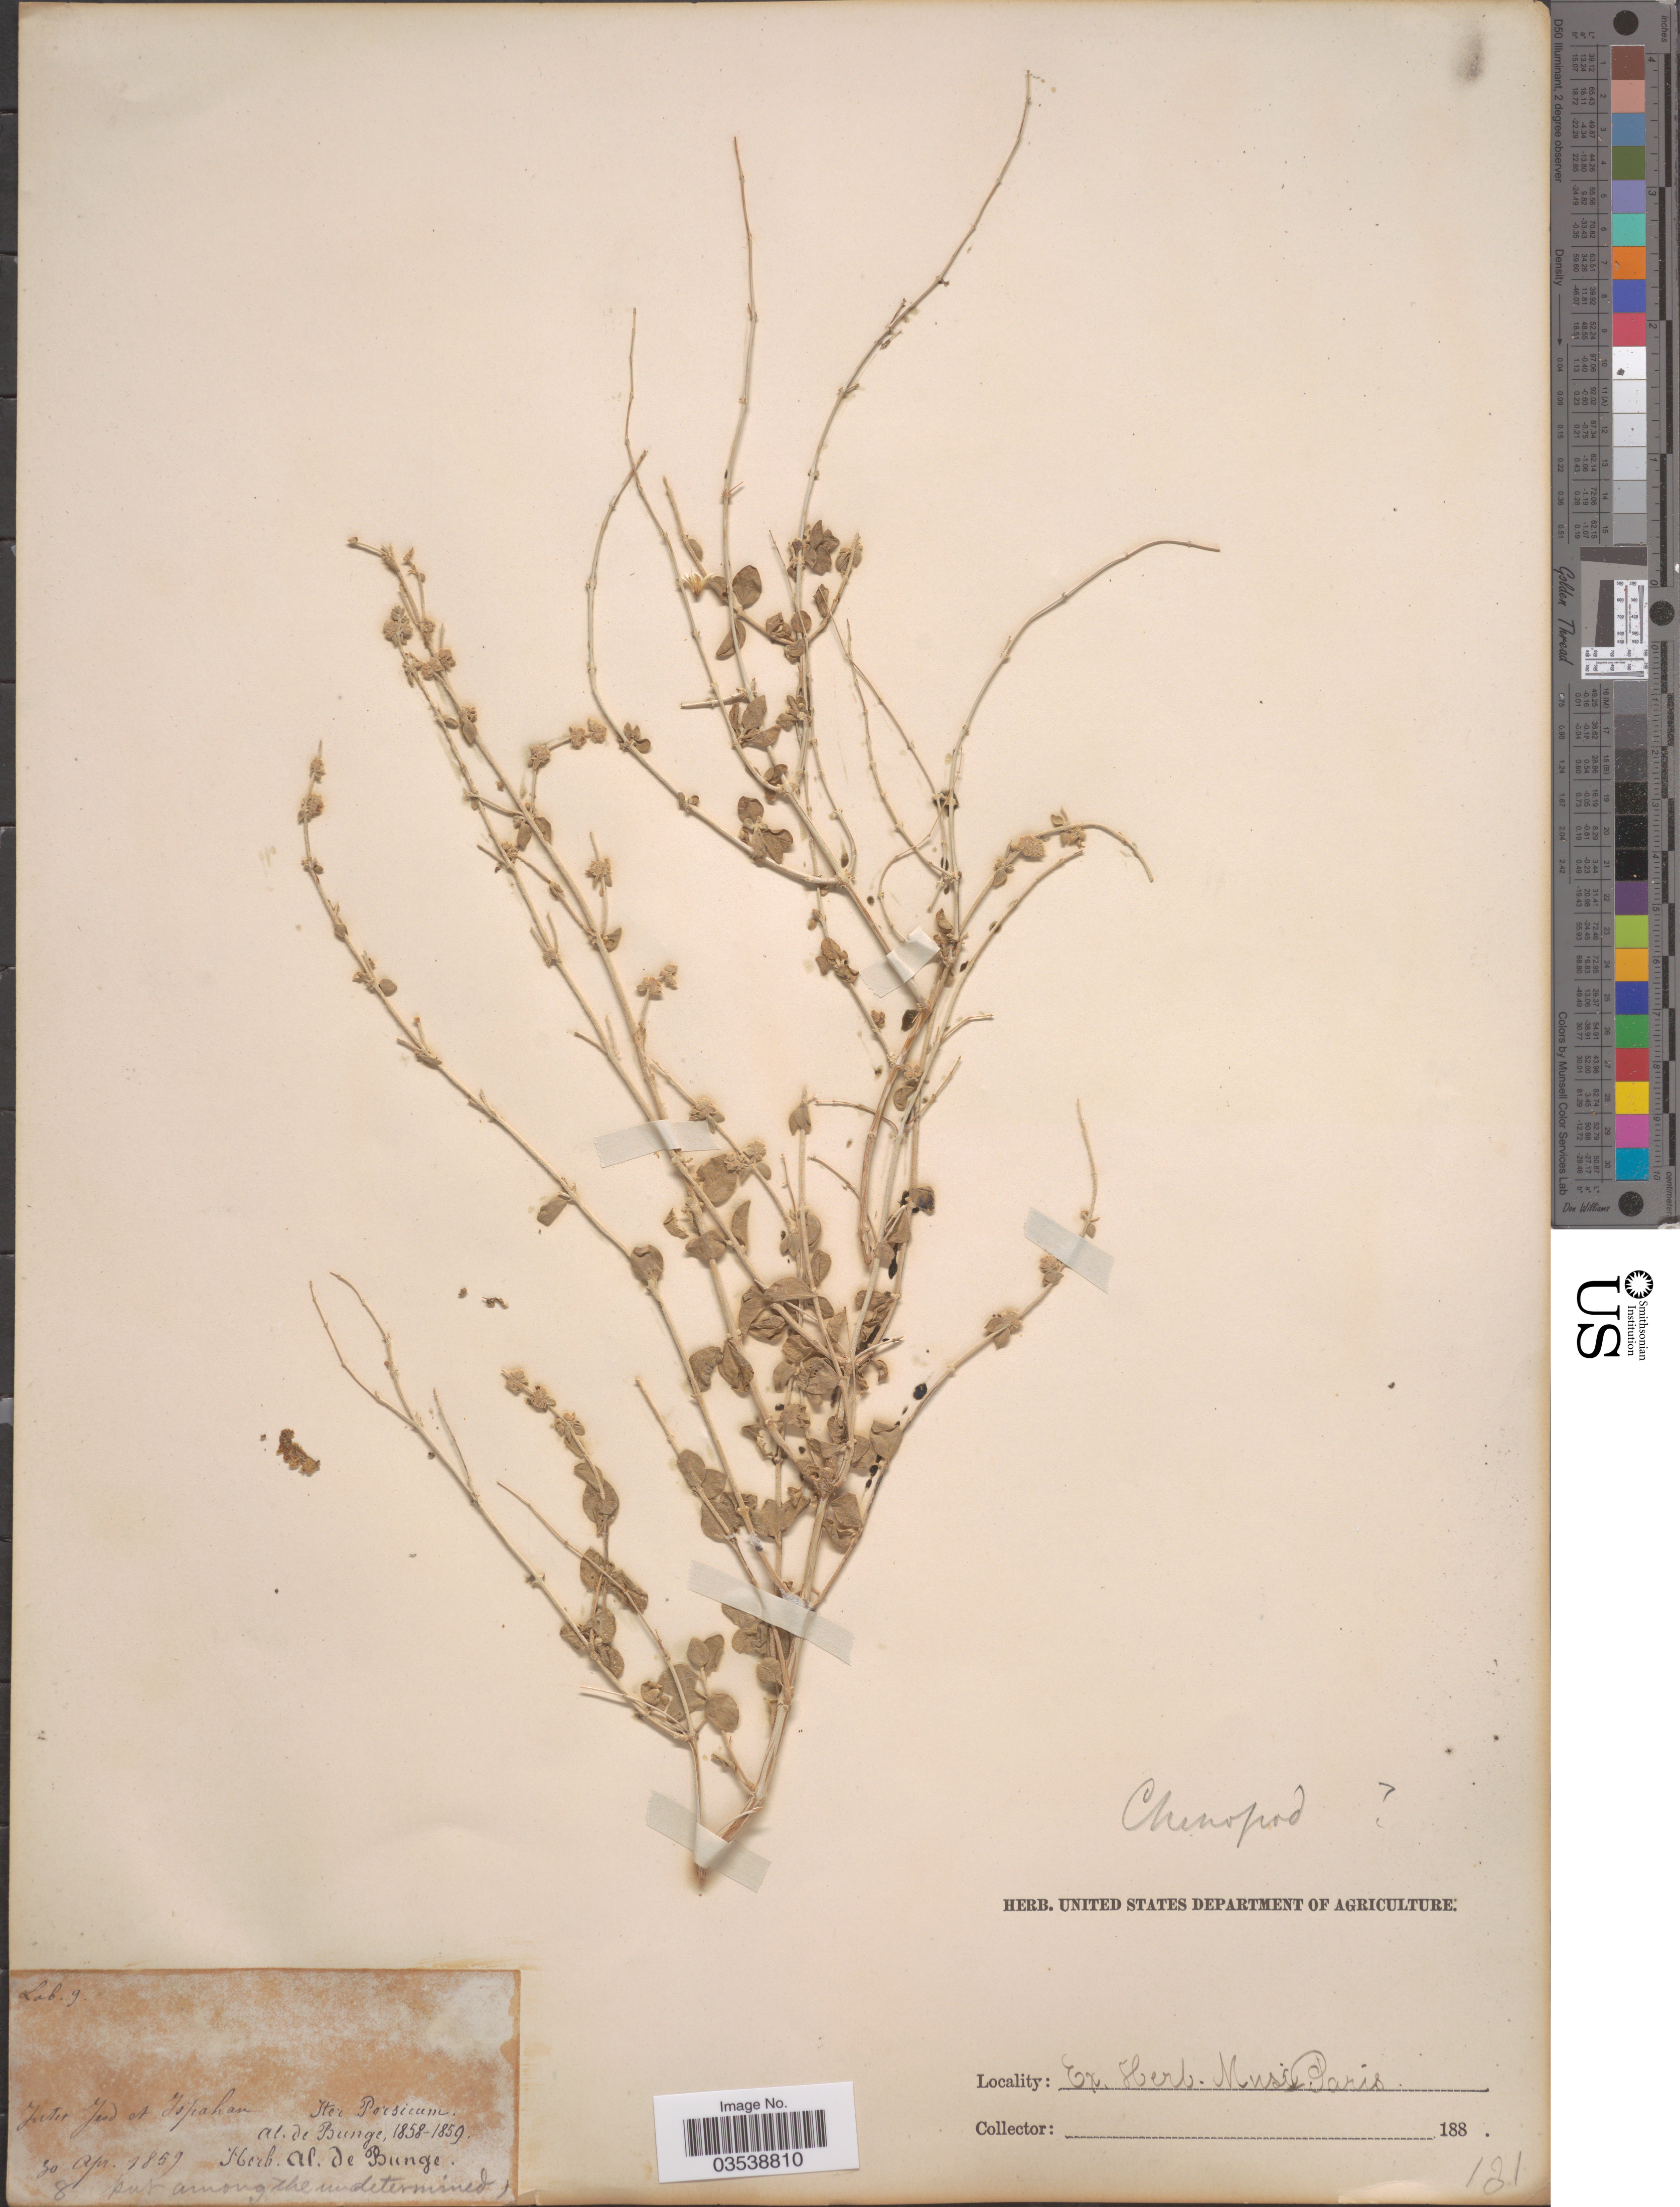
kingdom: Plantae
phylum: Tracheophyta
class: Magnoliopsida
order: Caryophyllales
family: Amaranthaceae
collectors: A. de Bunge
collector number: Lob. 9?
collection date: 1859-04-30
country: Iran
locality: Inter Jesd [interpreted] et Ispahan [interpreted]. Iter Persicum.